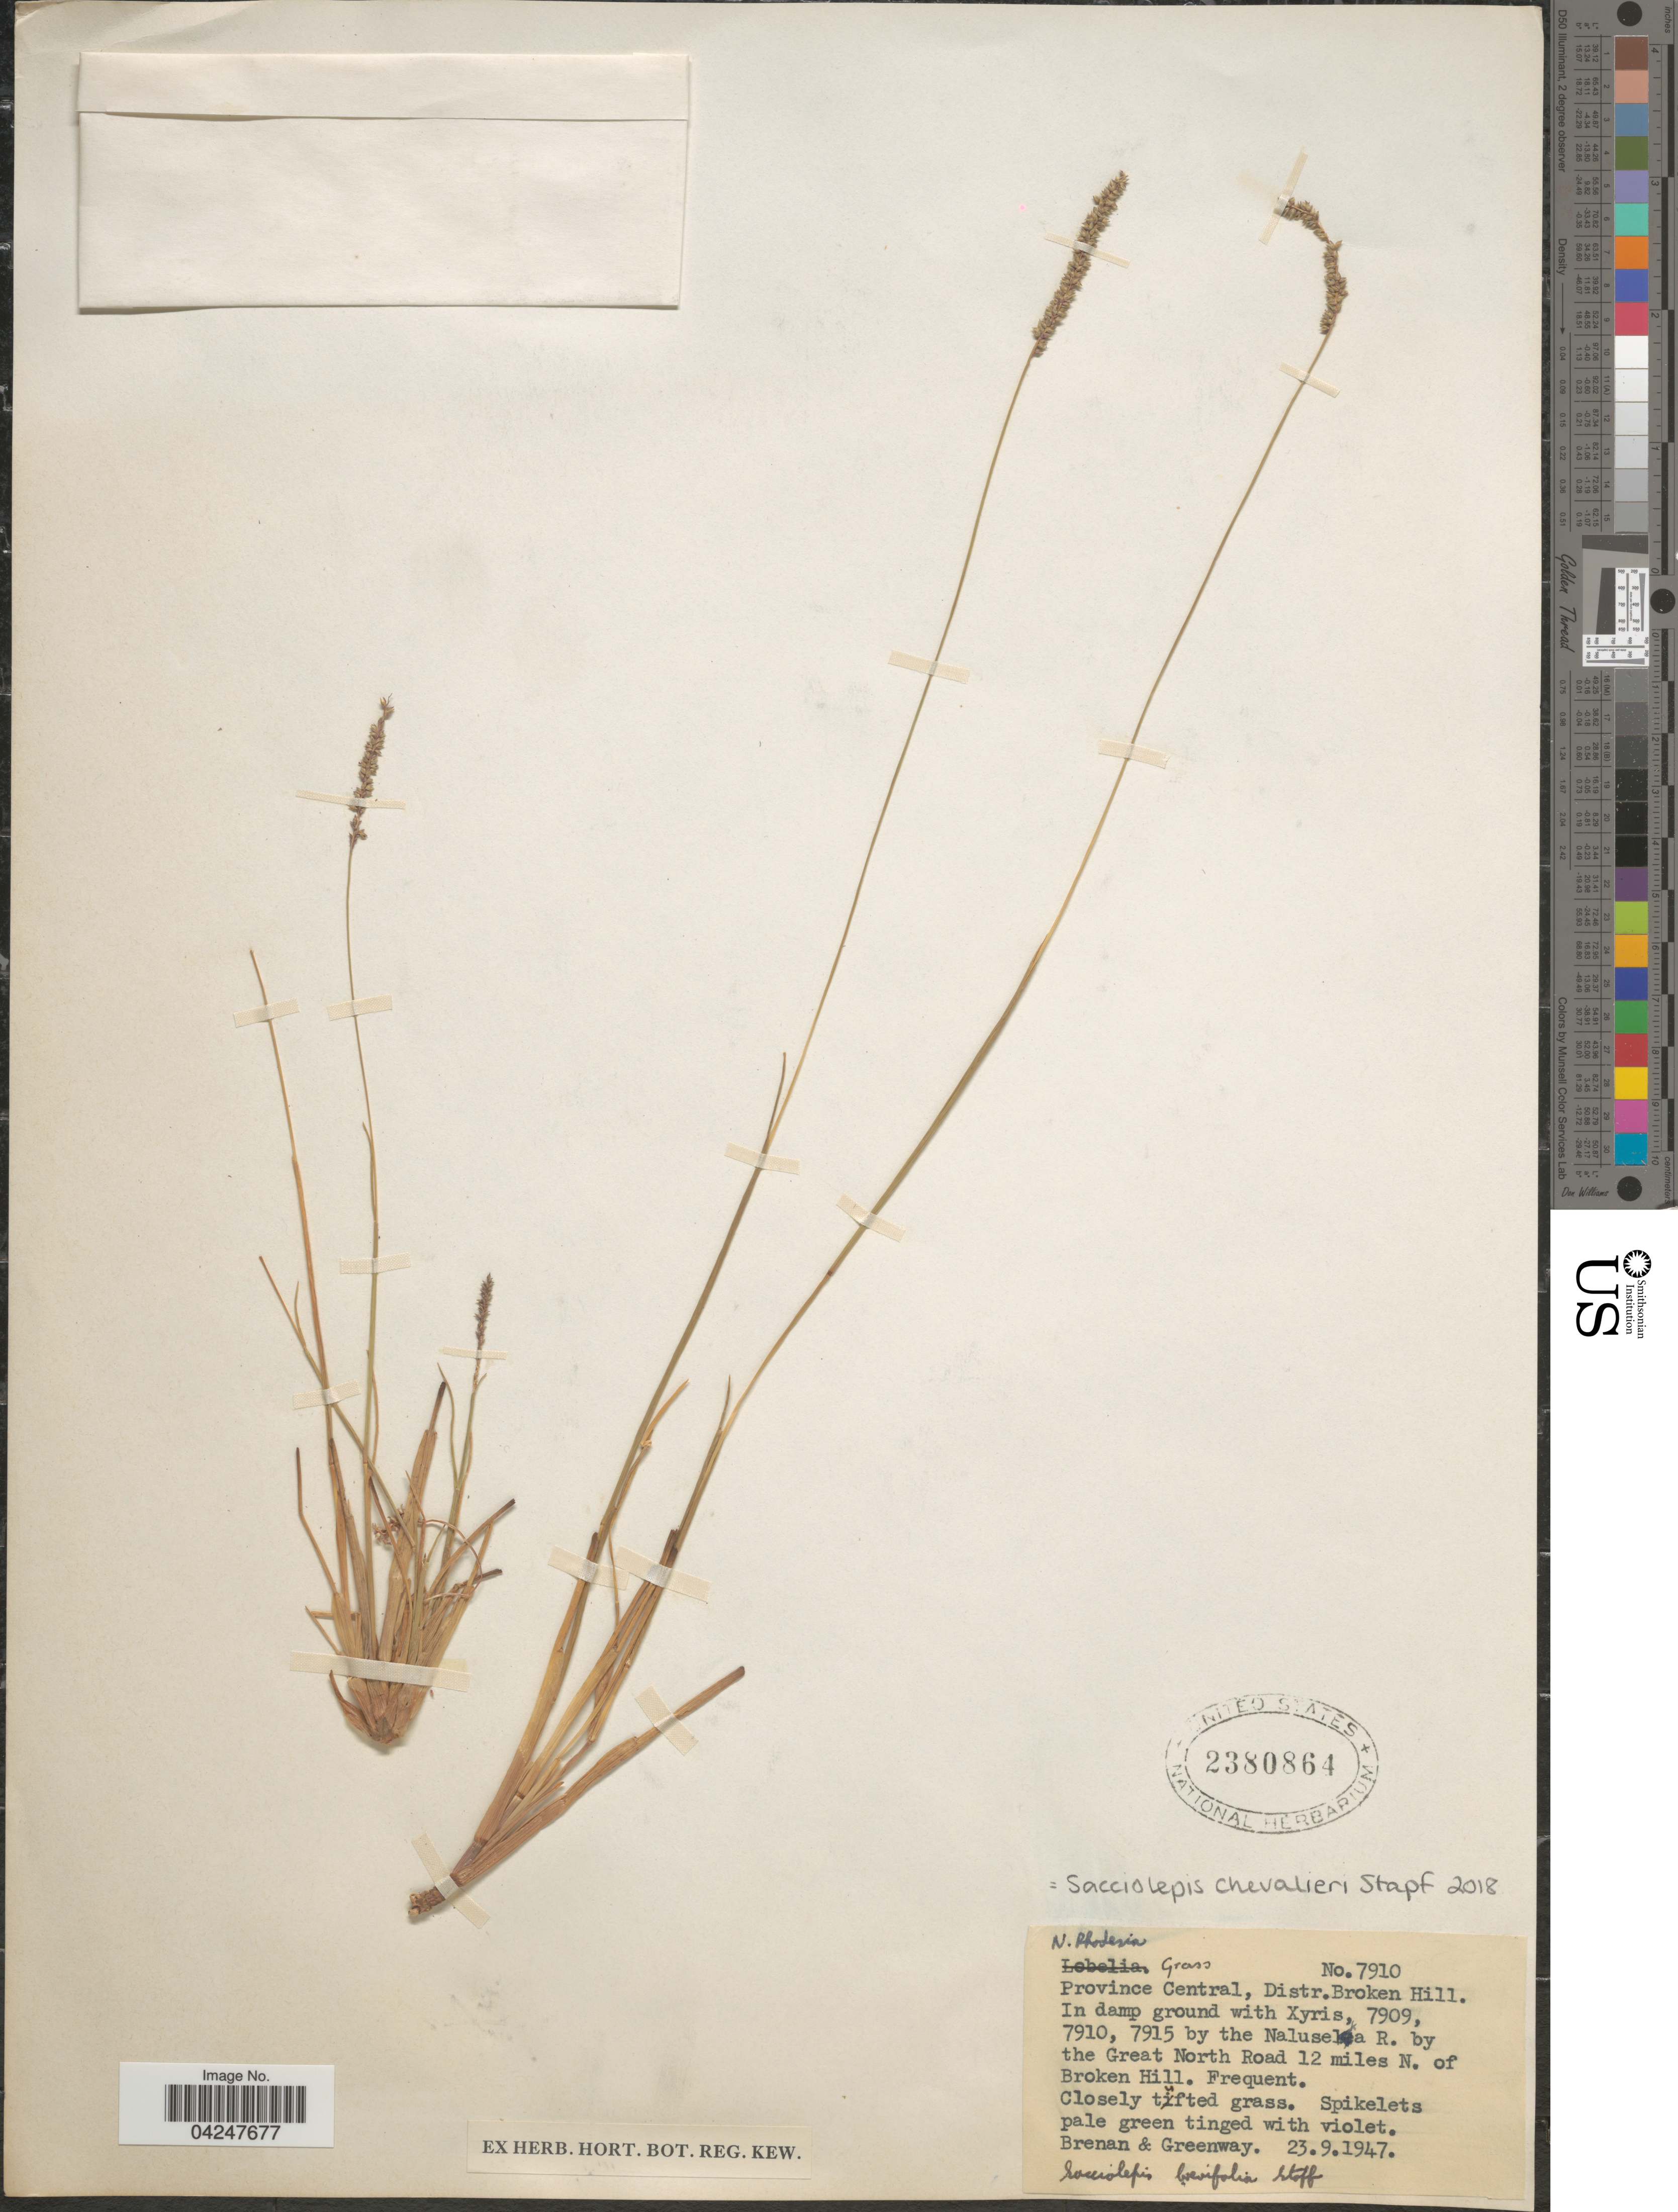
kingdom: Plantae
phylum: Tracheophyta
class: Liliopsida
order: Poales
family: Poaceae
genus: Sacciolepis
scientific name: Sacciolepis chevalieri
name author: Stapf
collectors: Brenan & Greenway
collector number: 7910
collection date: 1947-09-23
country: Zambia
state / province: Central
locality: Northern Rhodesia. Distr. Broken Hill. By the Naluselka R. by the Great North Road 12 miles N. of Broken Hill.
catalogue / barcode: US 2380864